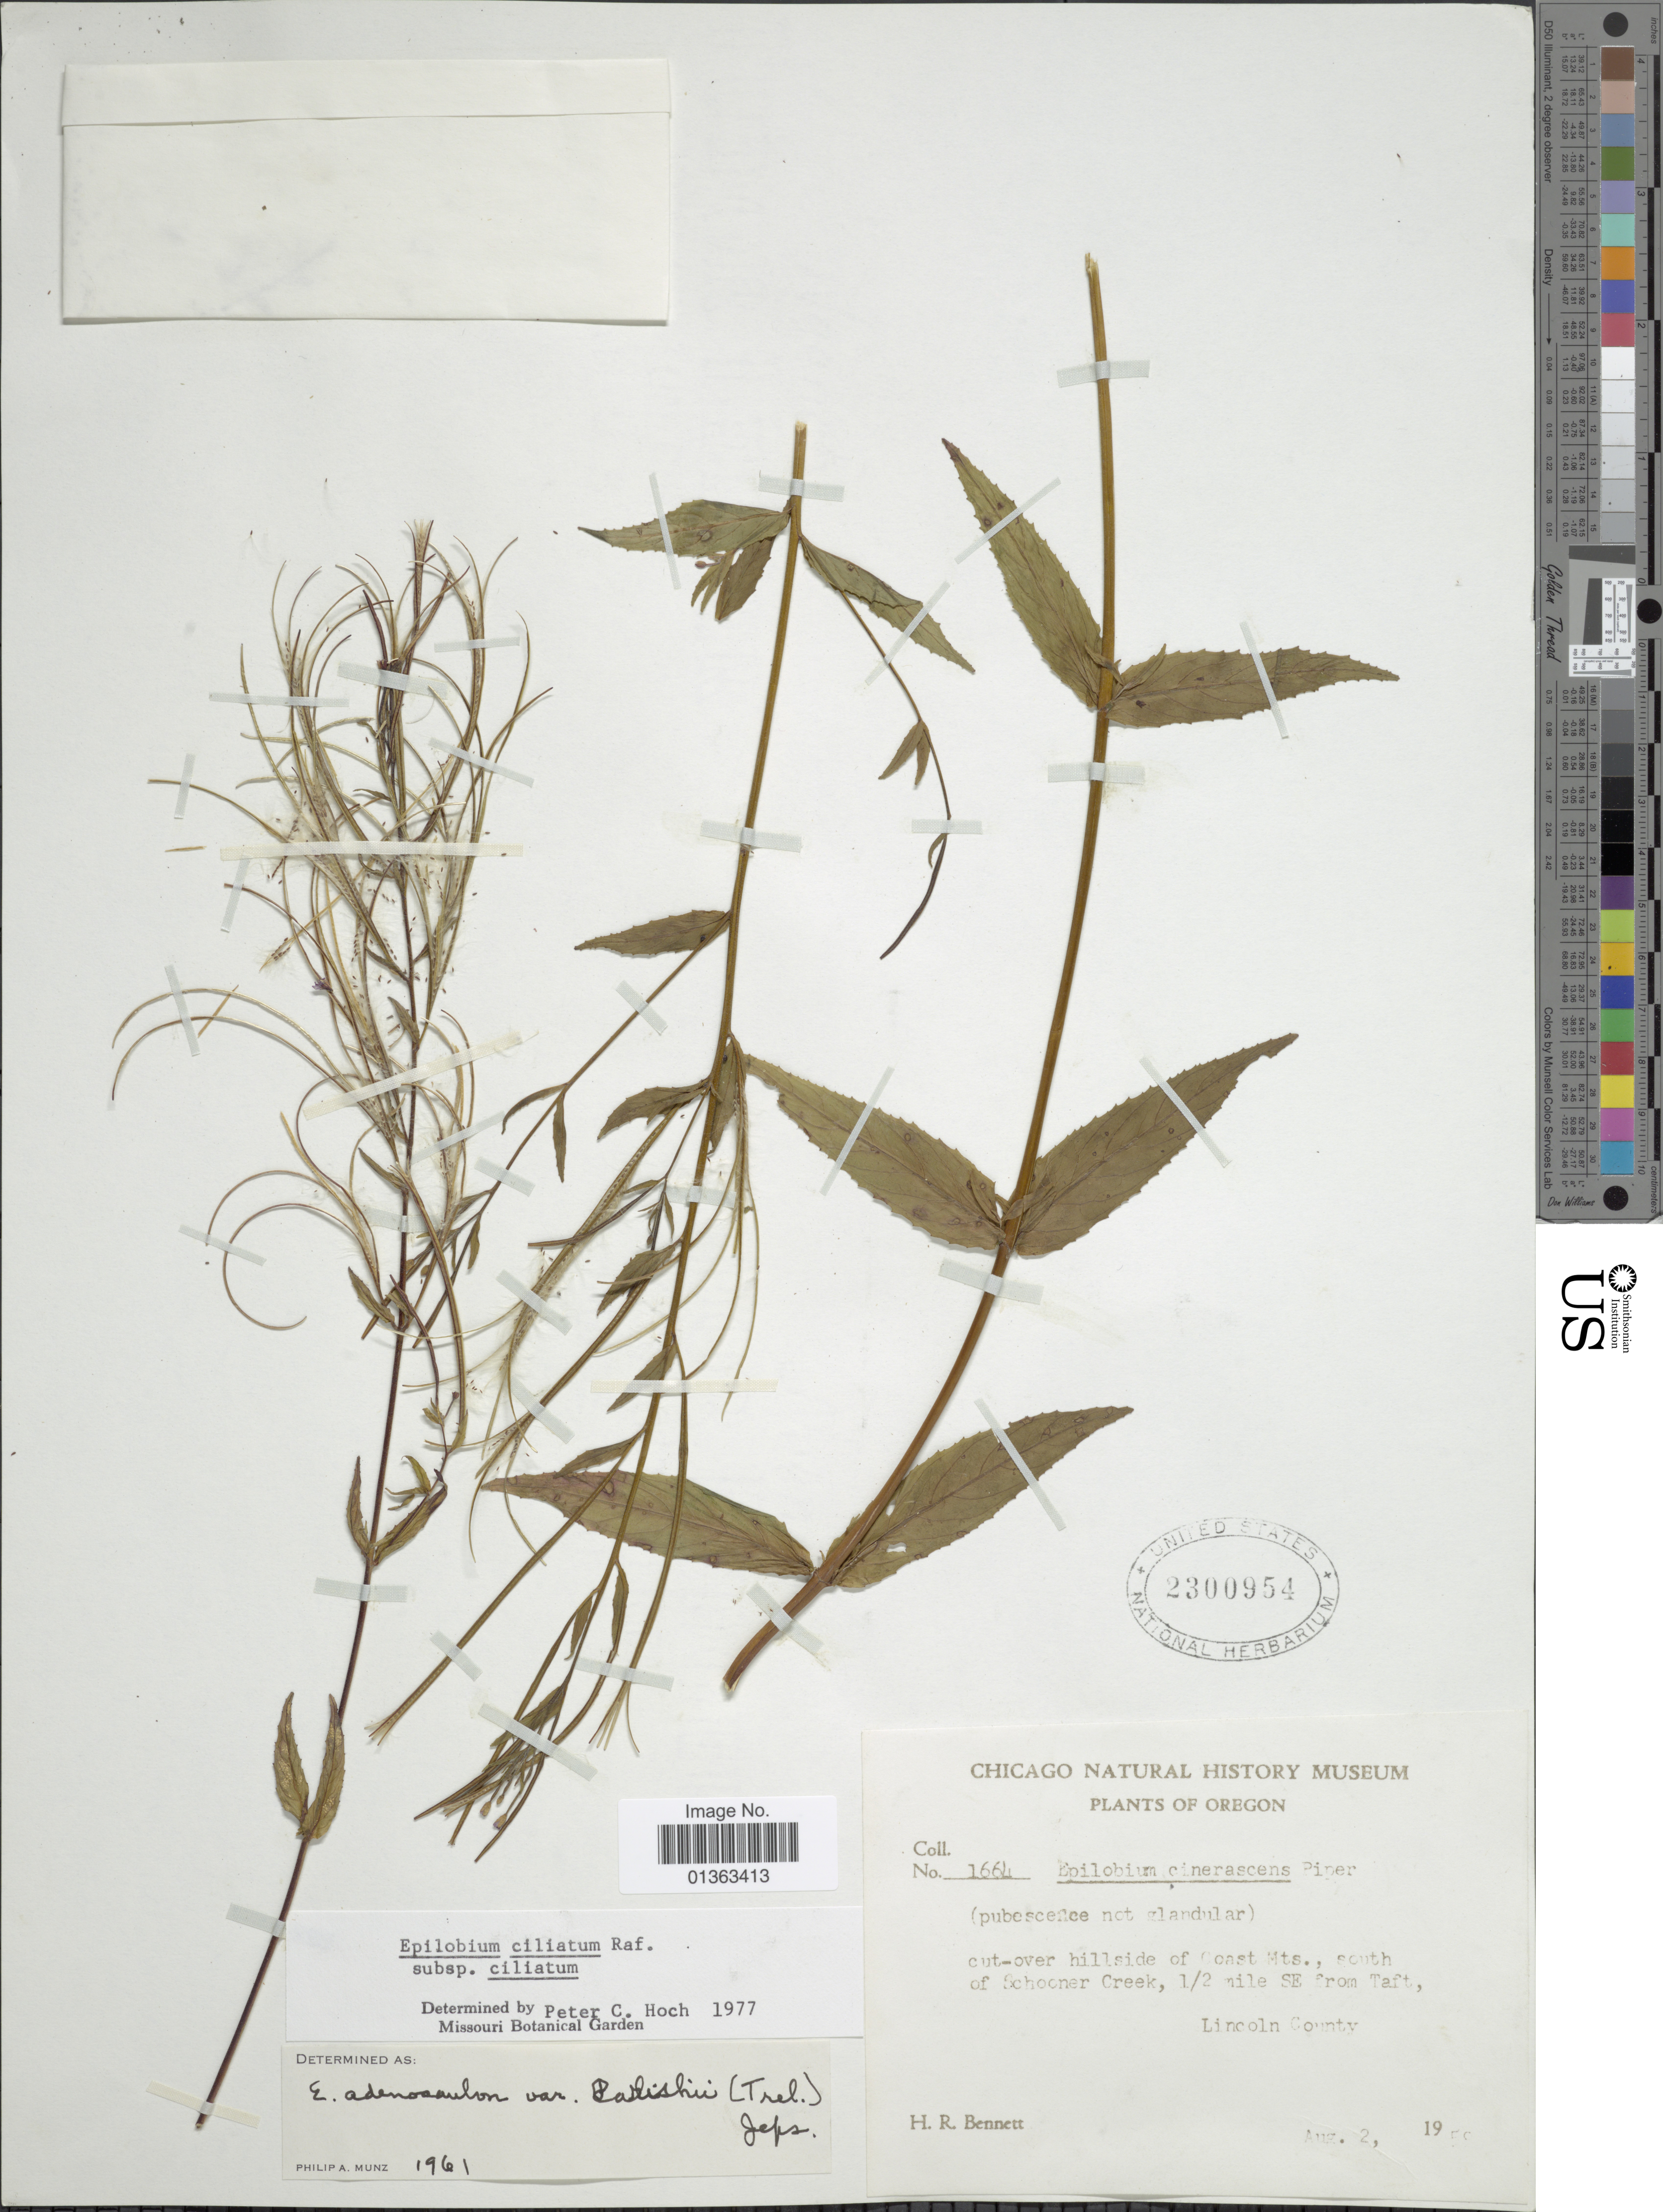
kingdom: Plantae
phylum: Tracheophyta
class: Magnoliopsida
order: Myrtales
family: Onagraceae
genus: Epilobium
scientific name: Epilobium ciliatum subsp. ciliatum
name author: Raf.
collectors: H. R. Bennett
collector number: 1664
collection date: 1959-08-02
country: United States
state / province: Oregon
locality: Cut-over hillside of Coast Mts., south of Schooner Creek, 1/2 mile SE from Taft, Lincoln County.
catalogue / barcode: US 2300954